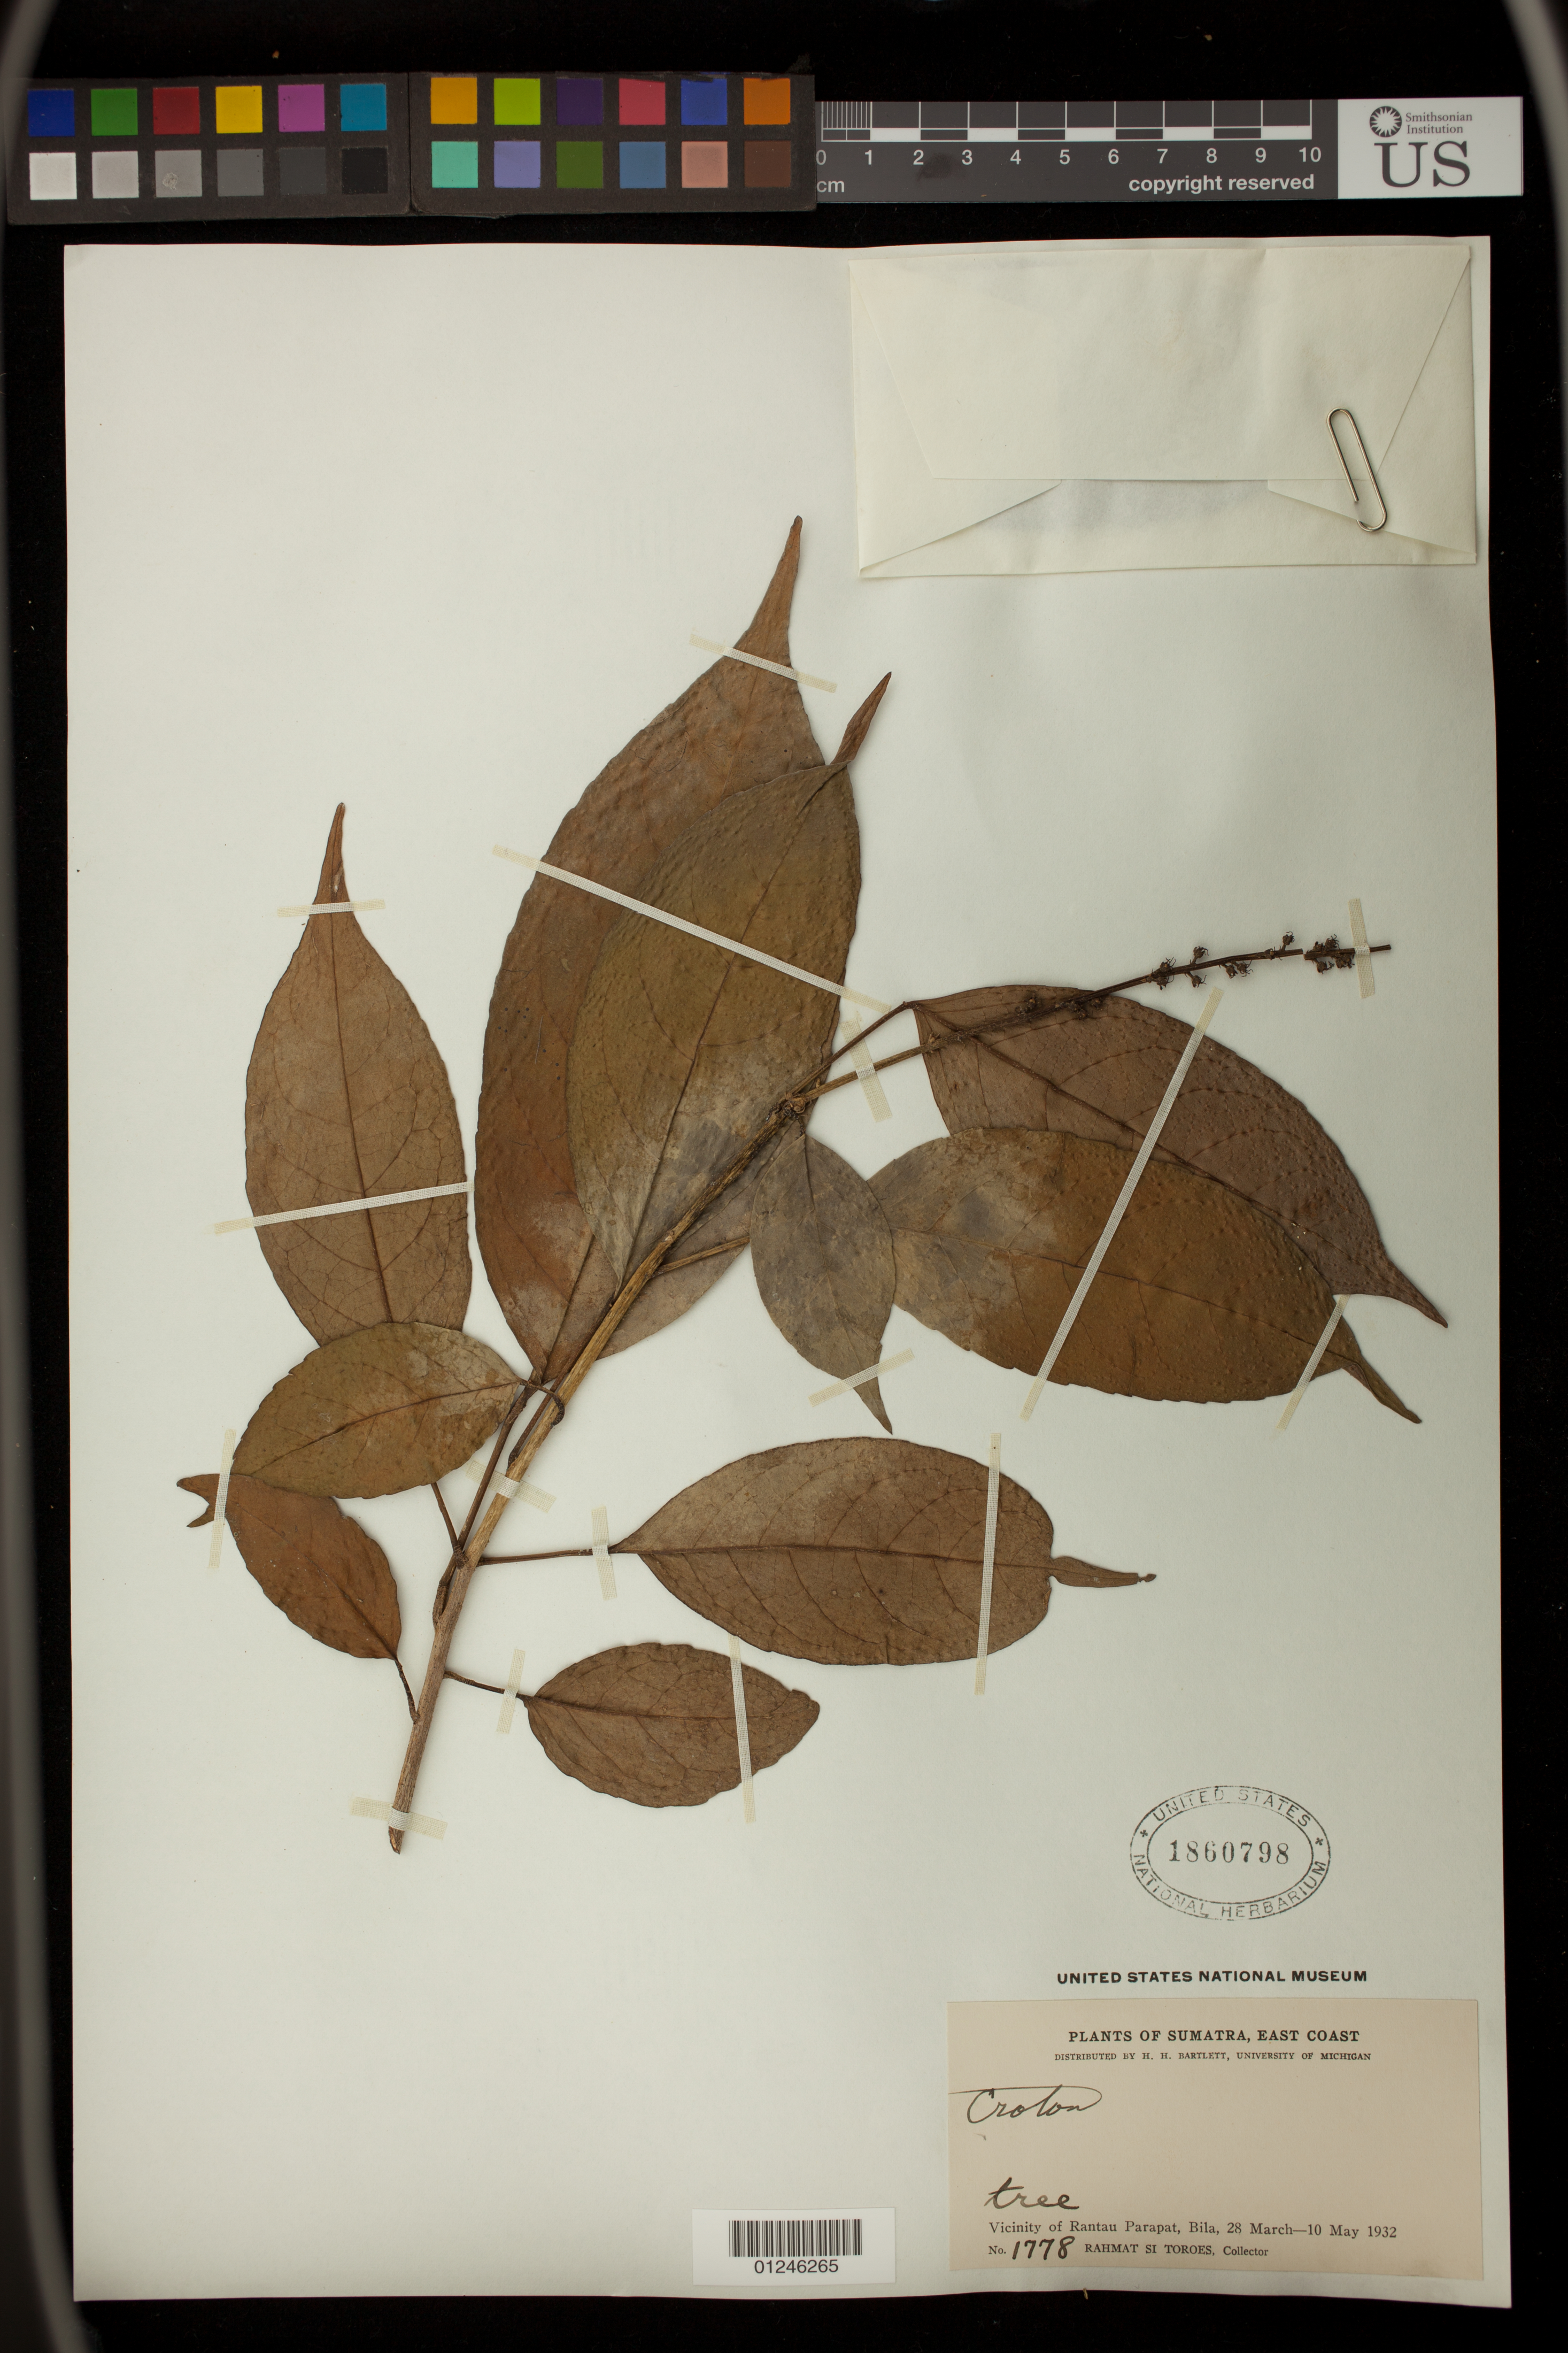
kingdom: Plantae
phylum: Tracheophyta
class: Magnoliopsida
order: Malpighiales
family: Euphorbiaceae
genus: Croton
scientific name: Croton sp.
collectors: Rahmat Si Boeea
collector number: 1778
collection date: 1932-03-28/1932-05-10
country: Indonesia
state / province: Sumatra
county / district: Sumatera Utara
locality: Vicinity of Rantau Parapat, Bila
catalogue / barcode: US 1860798